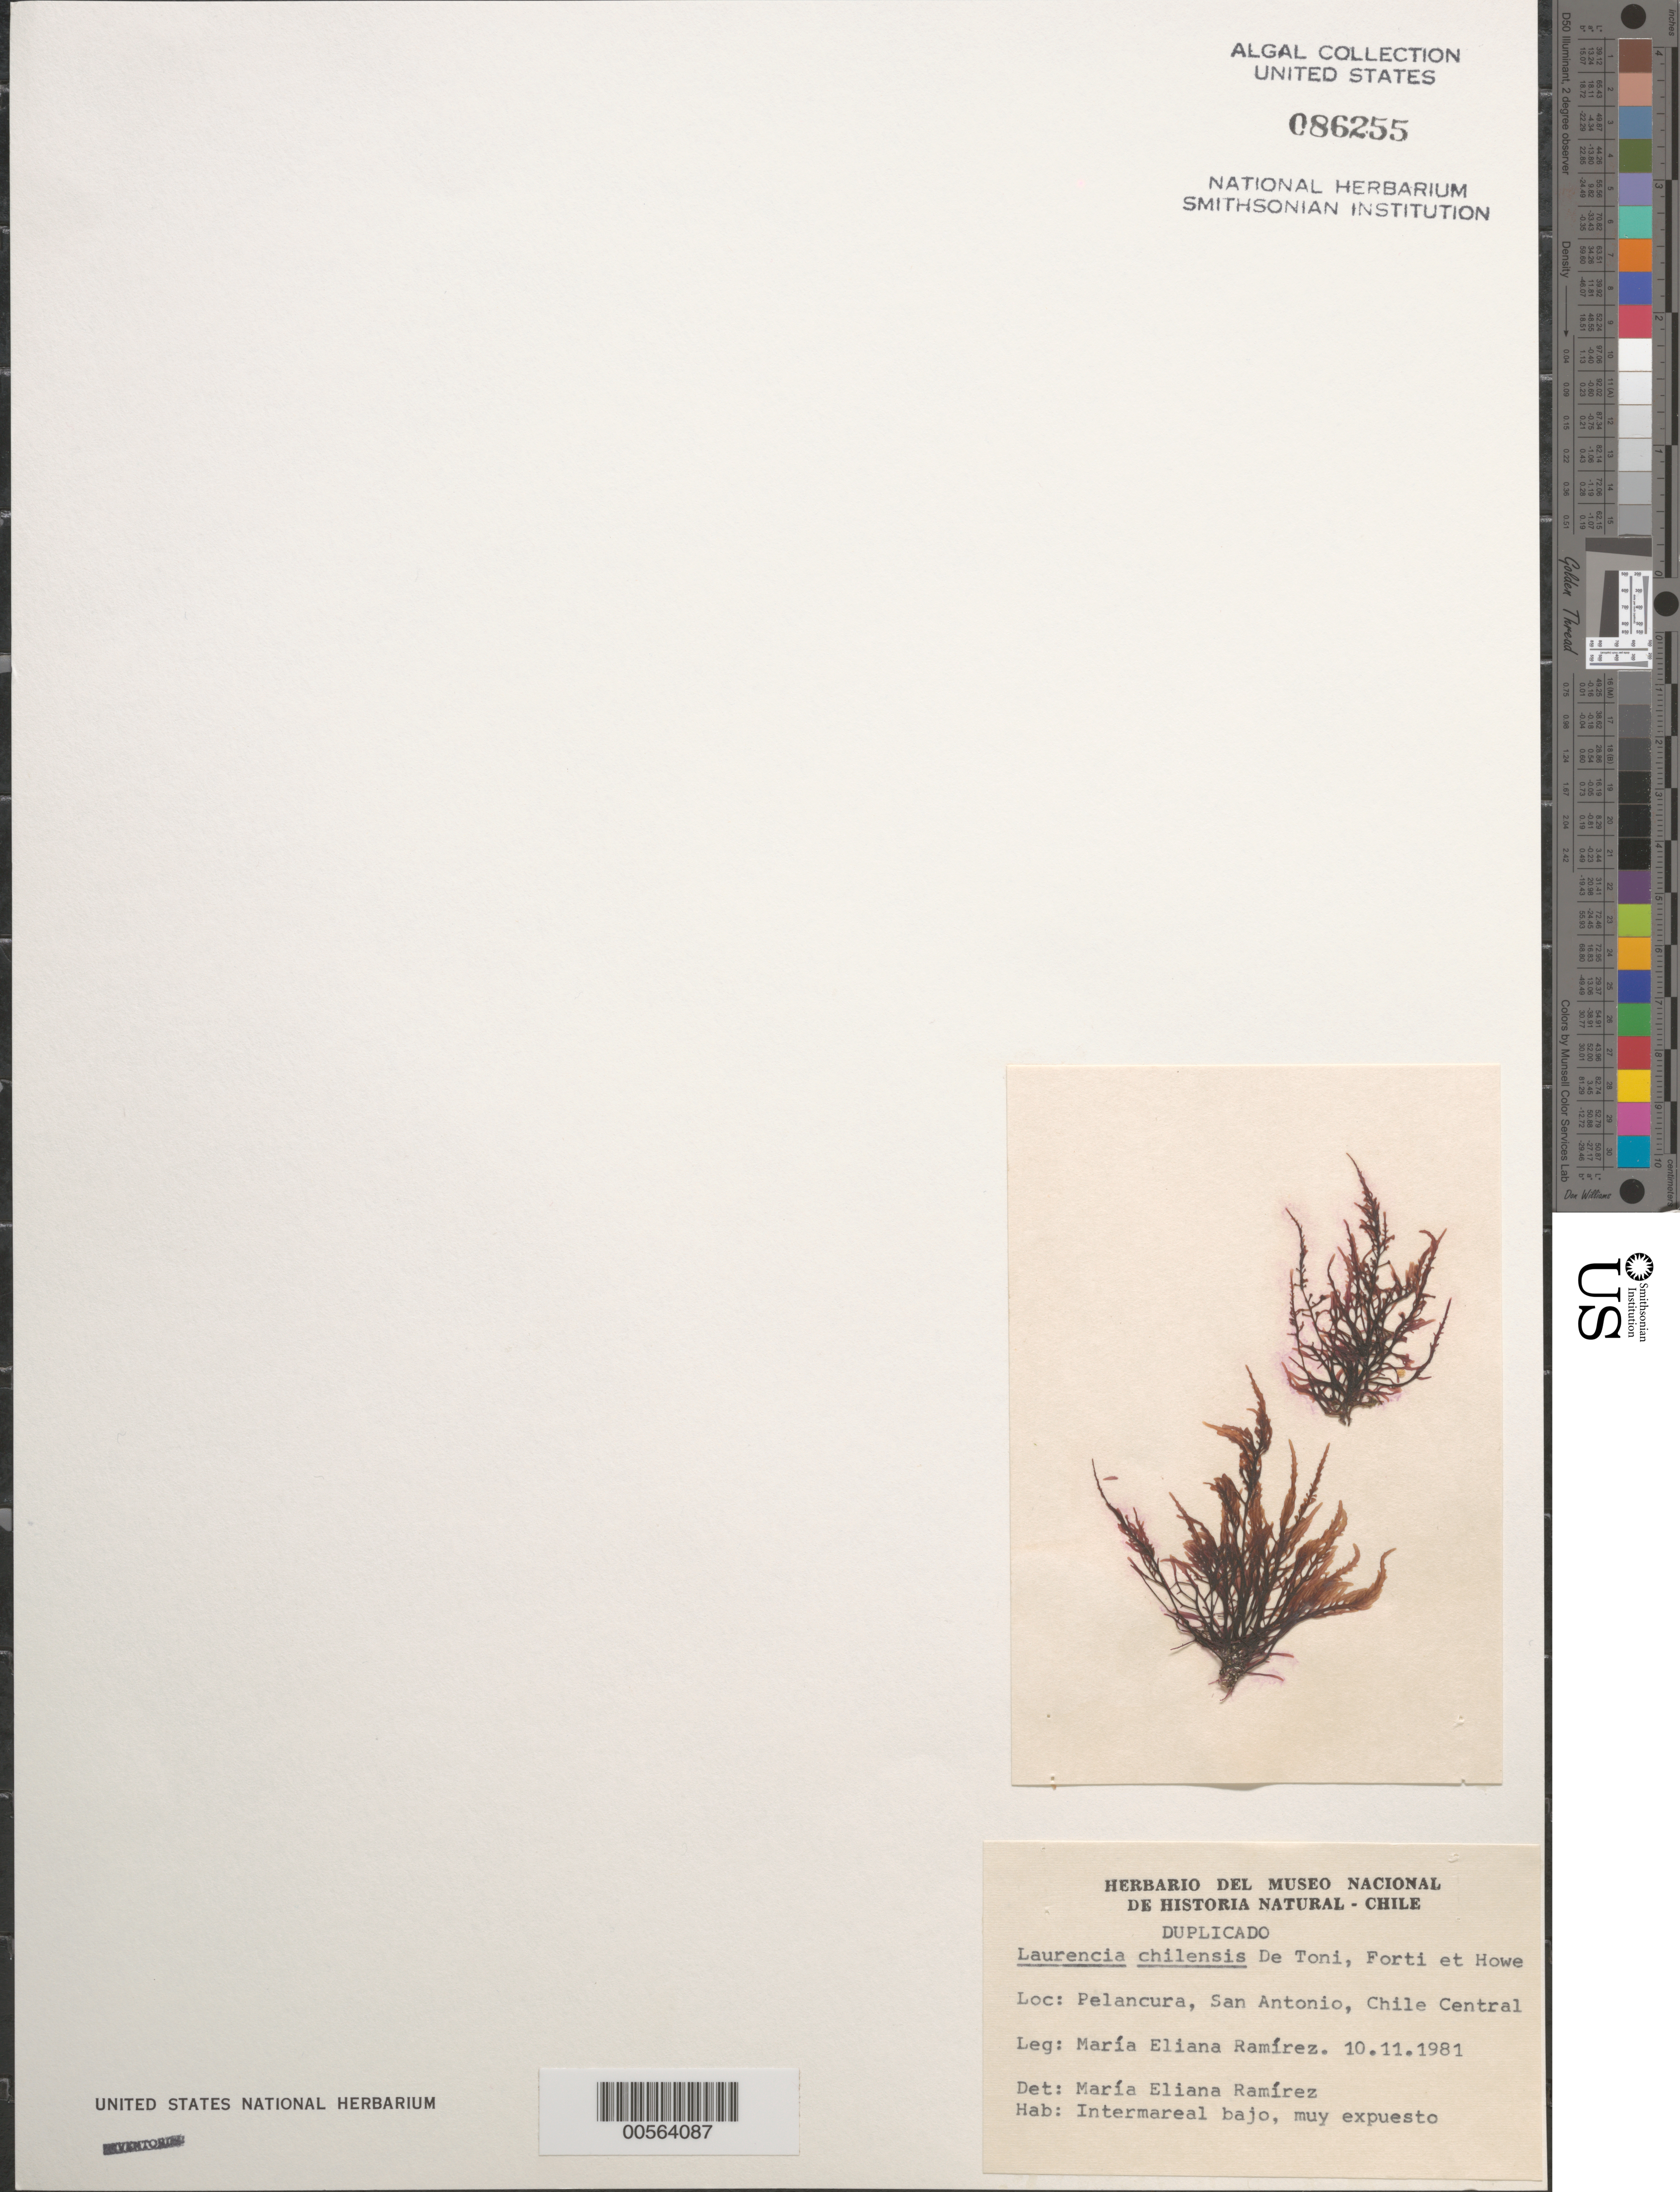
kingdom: Plantae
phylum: Rhodophyta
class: Florideophyceae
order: Ceramiales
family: Rhodomelaceae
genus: Laurencia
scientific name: Laurencia chilensis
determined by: Ramírez, M. E.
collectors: M. E. Ramirez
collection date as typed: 10 Nov 1981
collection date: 1981-11-10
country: Chile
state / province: Región Metropolitana (RM)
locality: Pelancura, san antonio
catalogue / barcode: US 86255